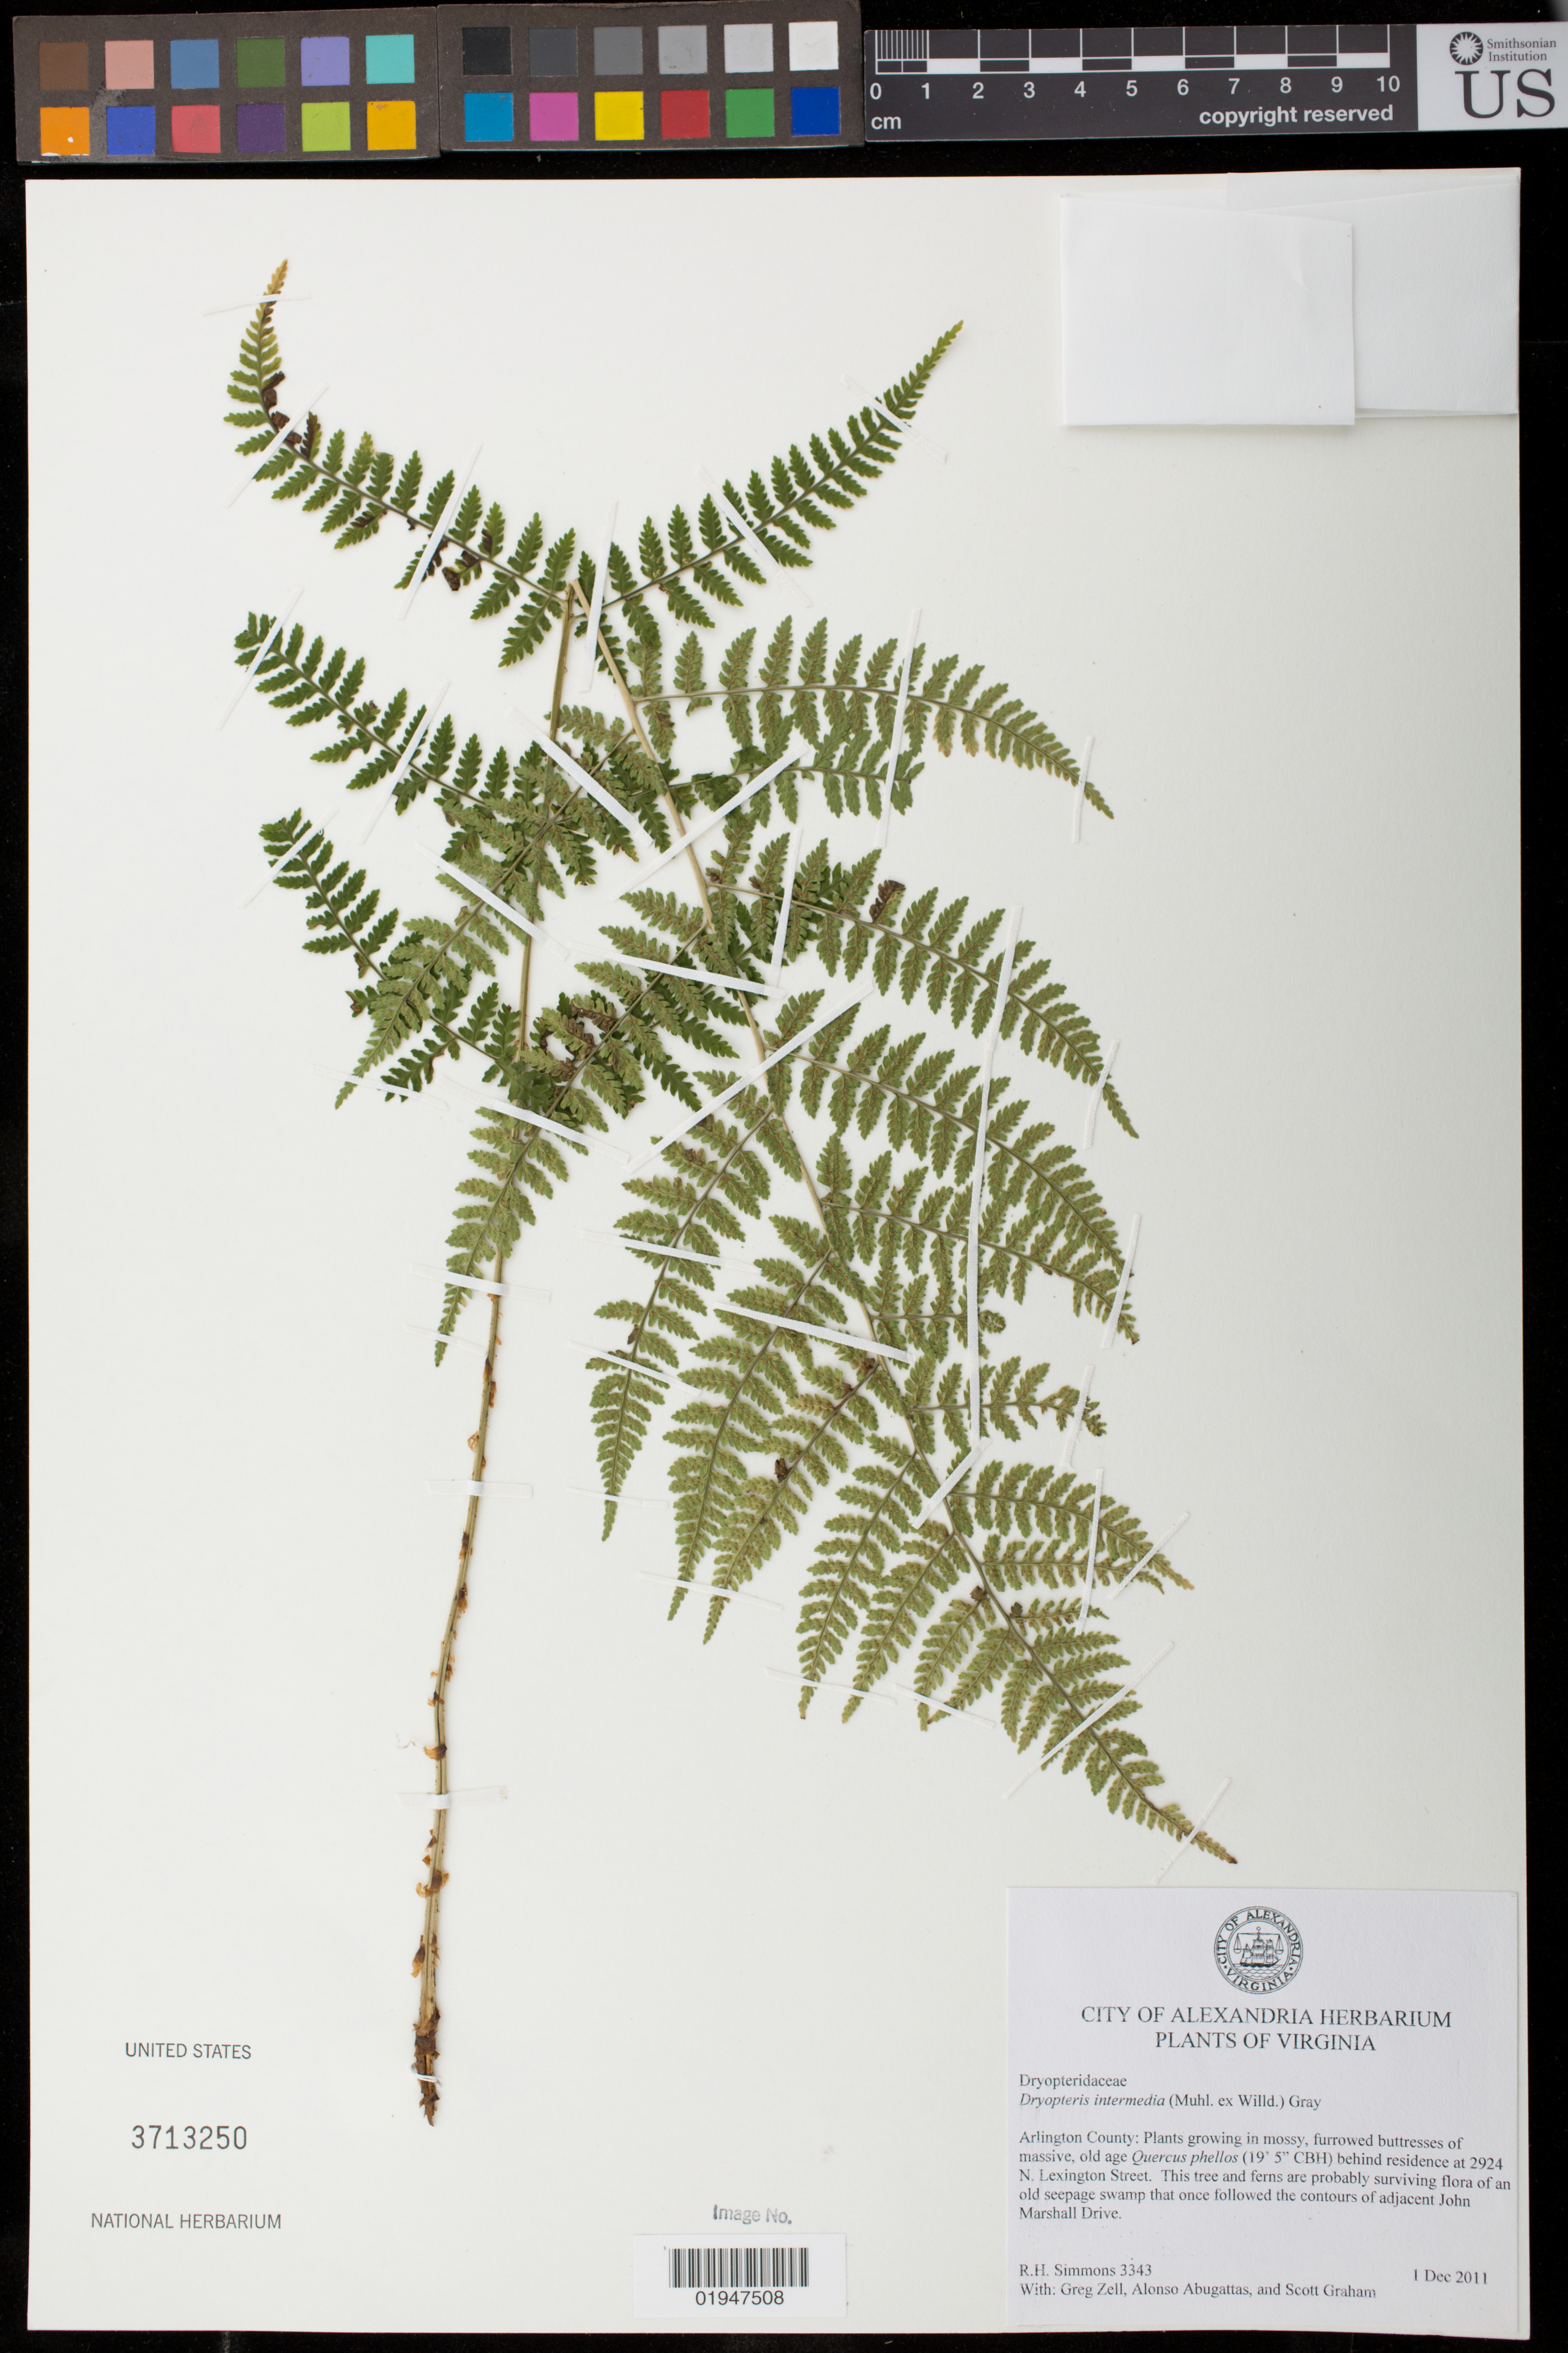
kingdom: Plantae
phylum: Tracheophyta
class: Polypodiopsida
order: Polypodiales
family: Dryopteridaceae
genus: Dryopteris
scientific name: Dryopteris intermedia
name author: (Muhl.) A. Gray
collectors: R. H. Simmons, G. Zell, A. Abugattas & S. Graham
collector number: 3343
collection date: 2011-12-01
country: United States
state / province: Virginia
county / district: Arlington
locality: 2924 N. Lexington Street, behind residence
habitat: Plants growing in mossy, furrowed buttresses of massive, old age Quercus phellos (19'5" CBH)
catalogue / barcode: US 3713250